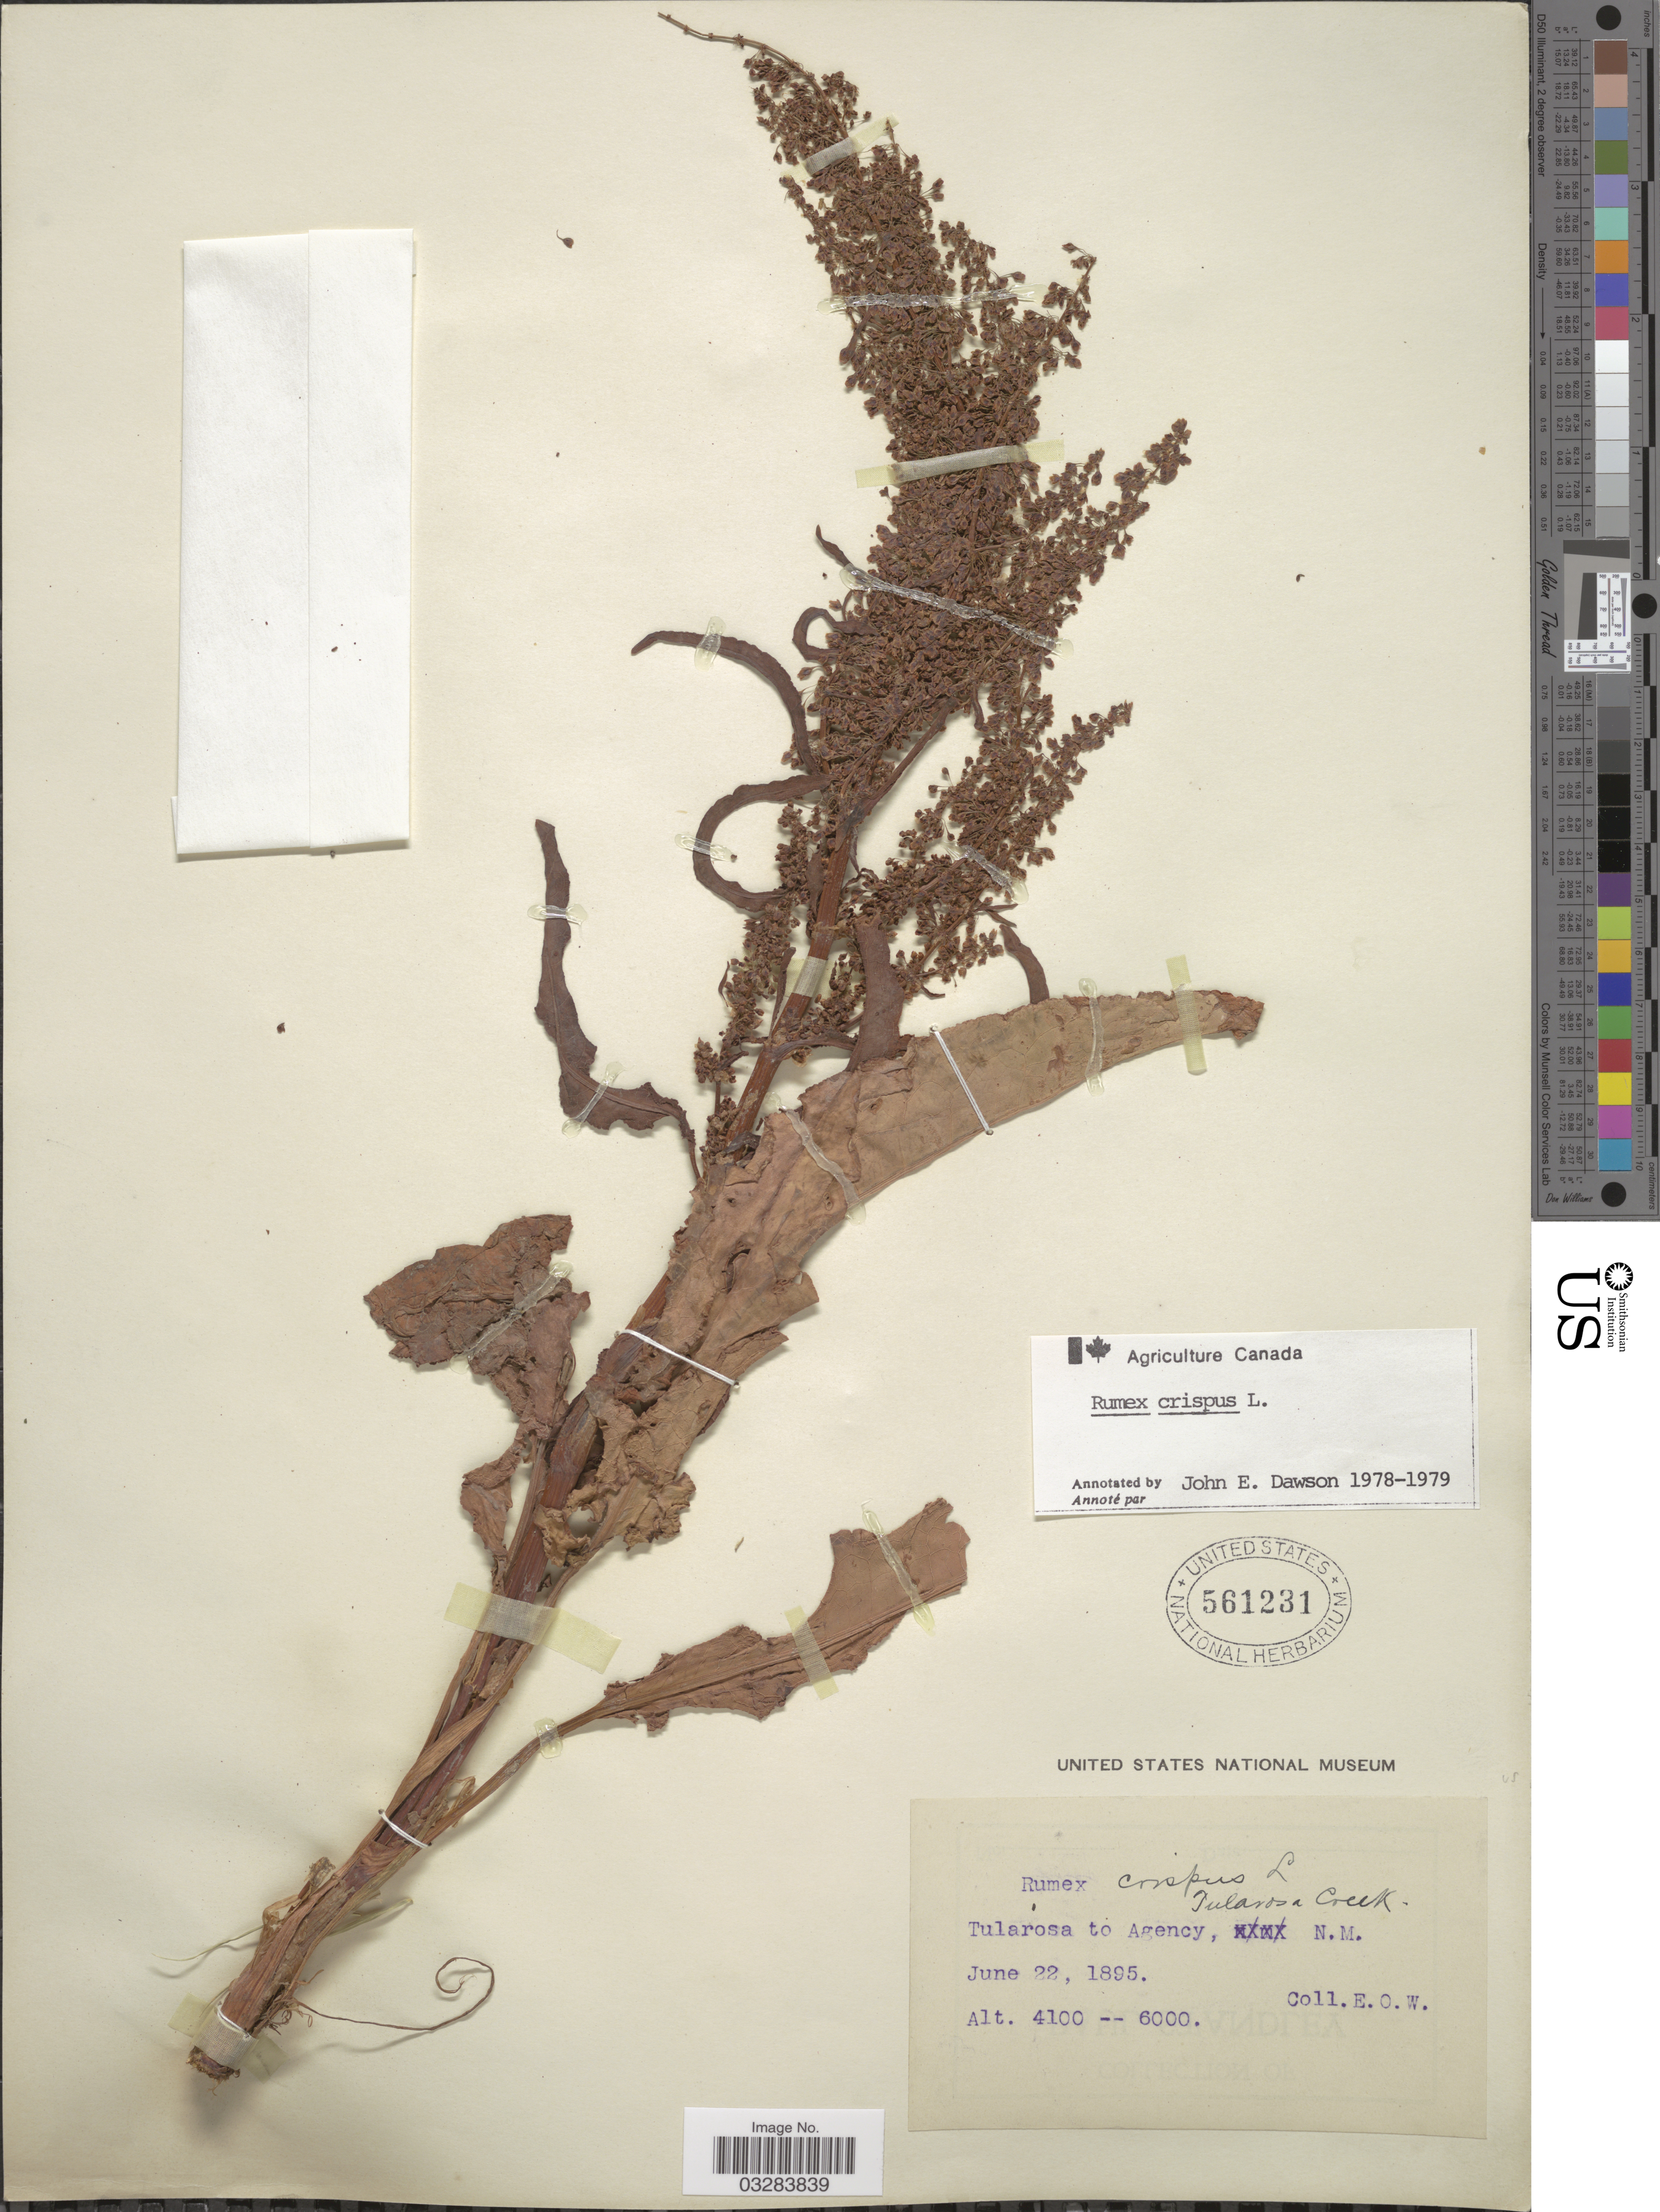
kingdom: Plantae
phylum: Tracheophyta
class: Magnoliopsida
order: Caryophyllales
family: Polygonaceae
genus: Rumex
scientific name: Rumex crispus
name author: L.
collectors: E. O. W.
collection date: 1895-06-22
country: United States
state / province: New Mexico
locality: Tularosa to Agency, Tularosa Creek.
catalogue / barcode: US 561231